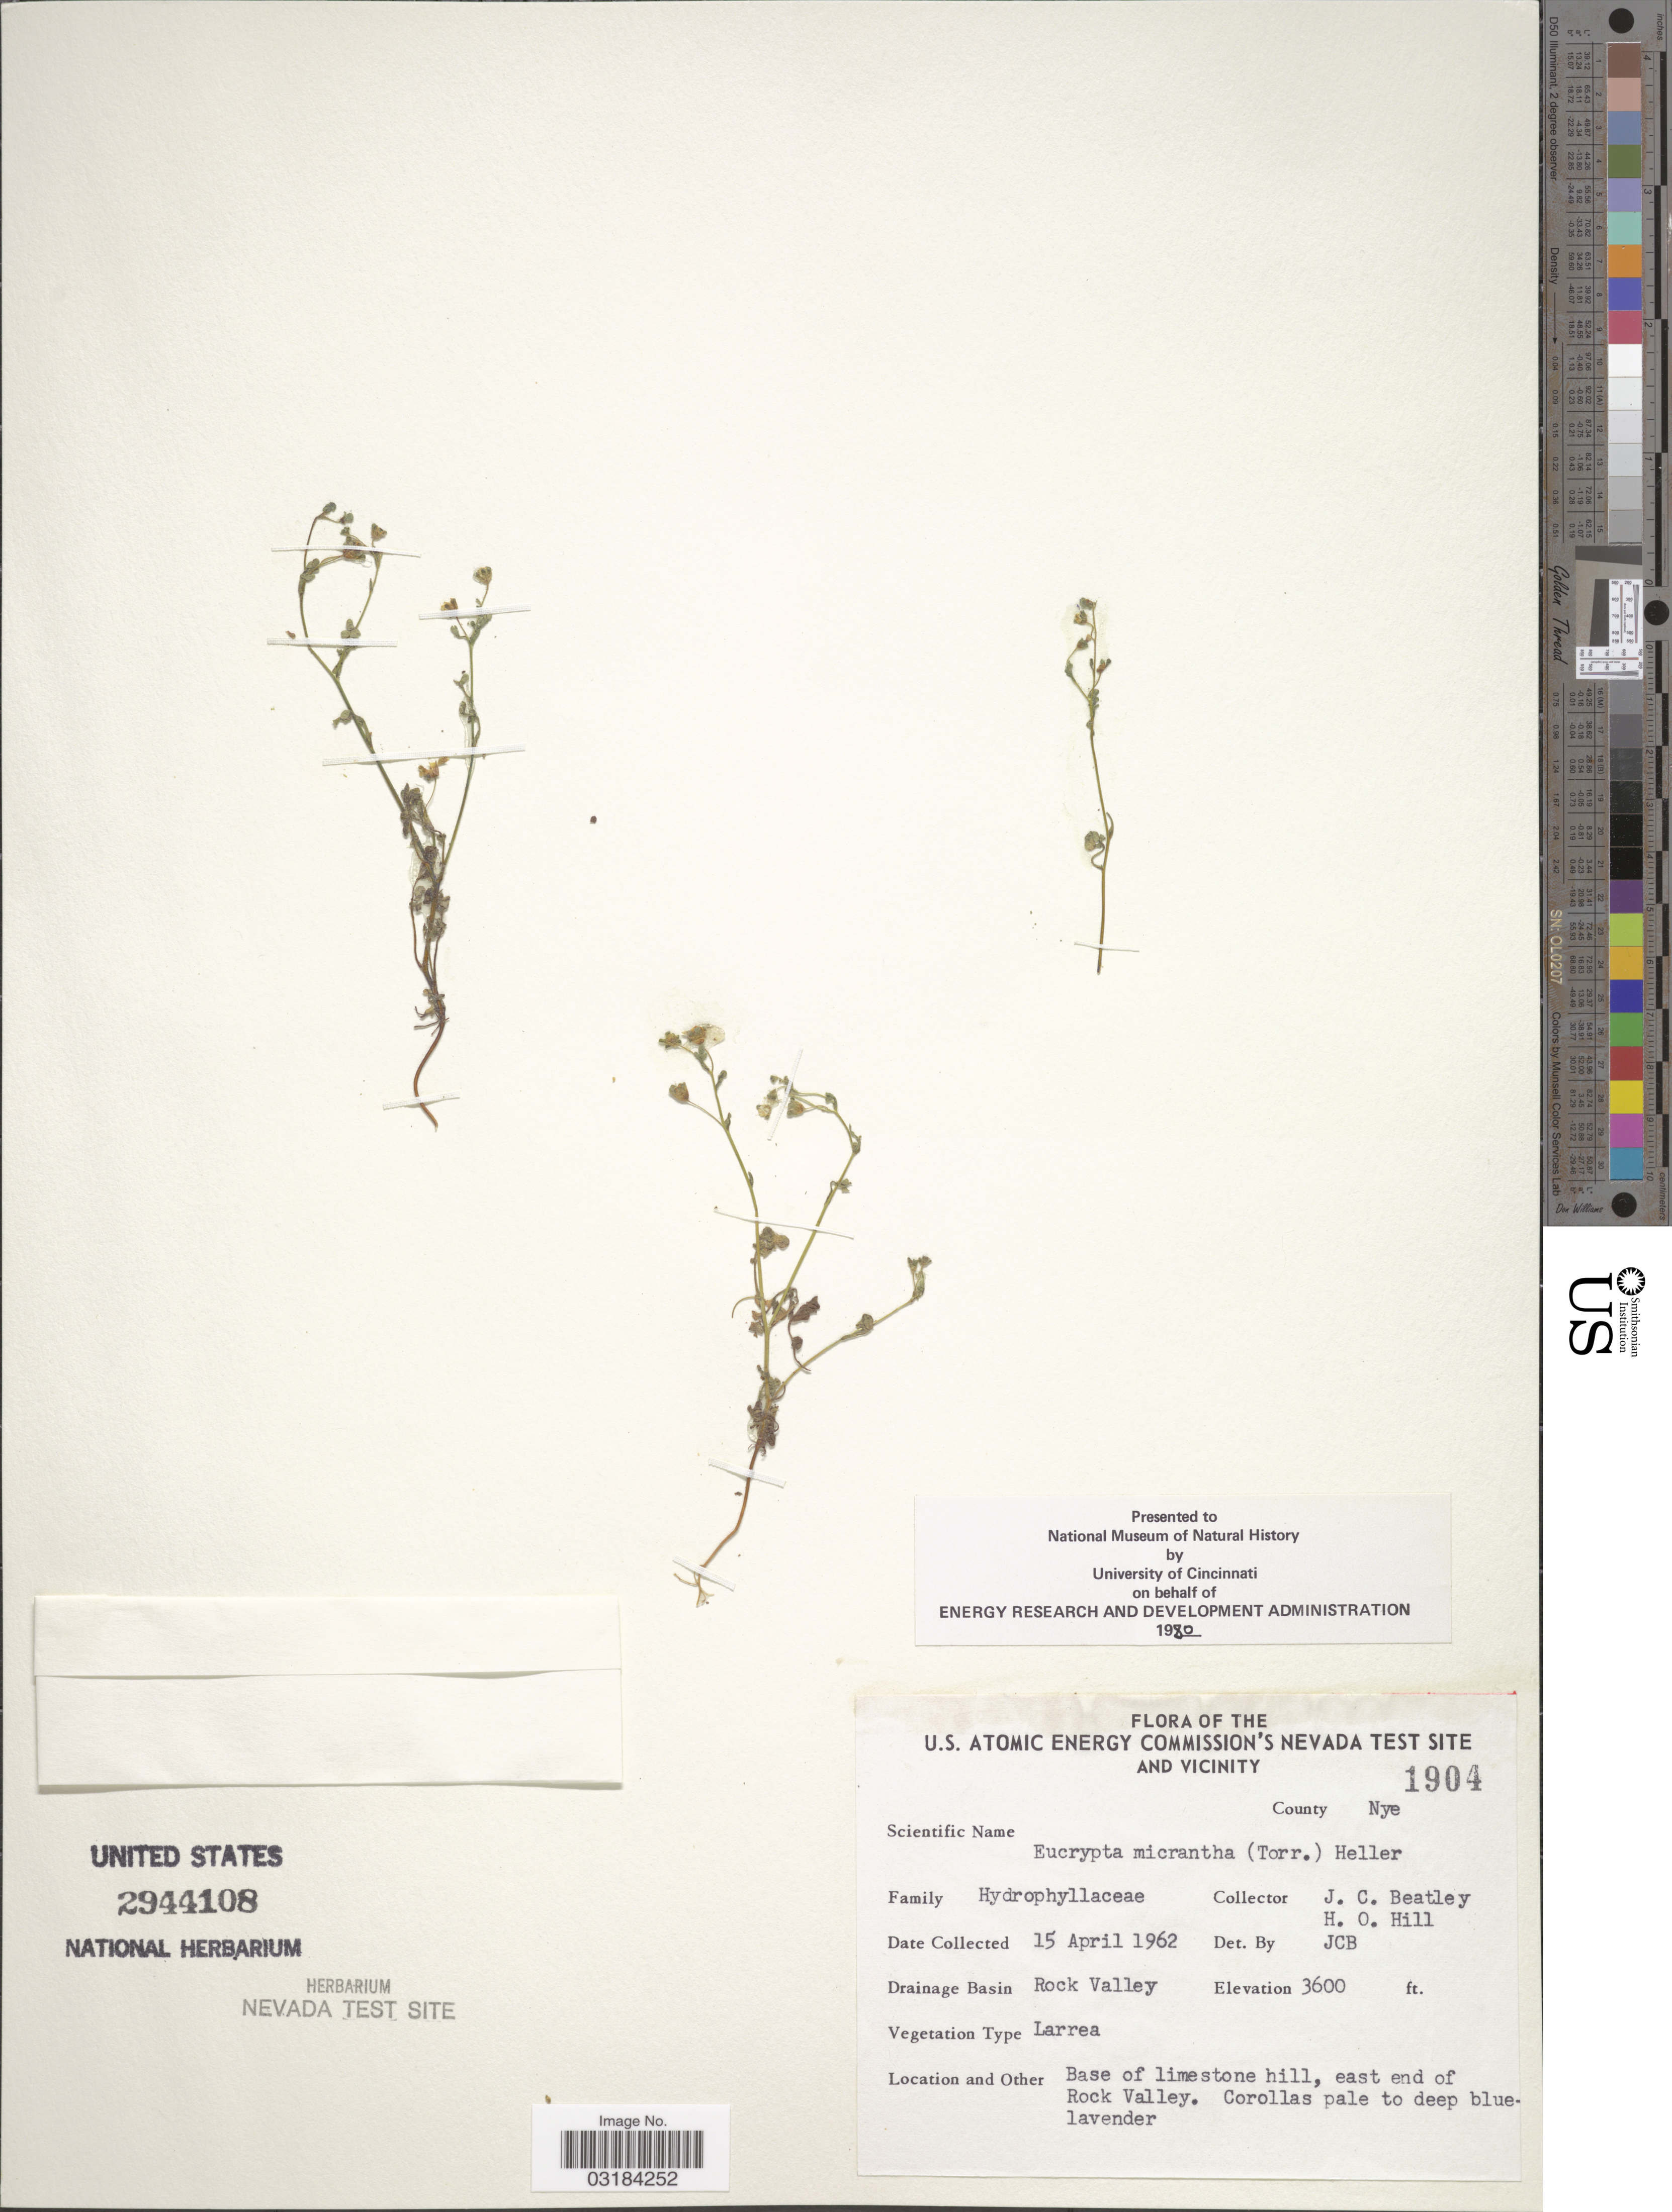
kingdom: Plantae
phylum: Tracheophyta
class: Magnoliopsida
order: Boraginales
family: Hydrophyllaceae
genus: Eucrypta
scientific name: Eucrypta micrantha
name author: (Torr.) A. Heller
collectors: J. C. Beatley & H. Hill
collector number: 1904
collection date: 1962-04-15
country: United States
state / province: Nevada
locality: U.S. Atomic Energy Commission's Nevada Test Site and Vicinity. County Nye. Drainage Basin Rock Valley. Base of limestone hill, east end of Rock Valley.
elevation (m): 1097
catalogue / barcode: US 2944108